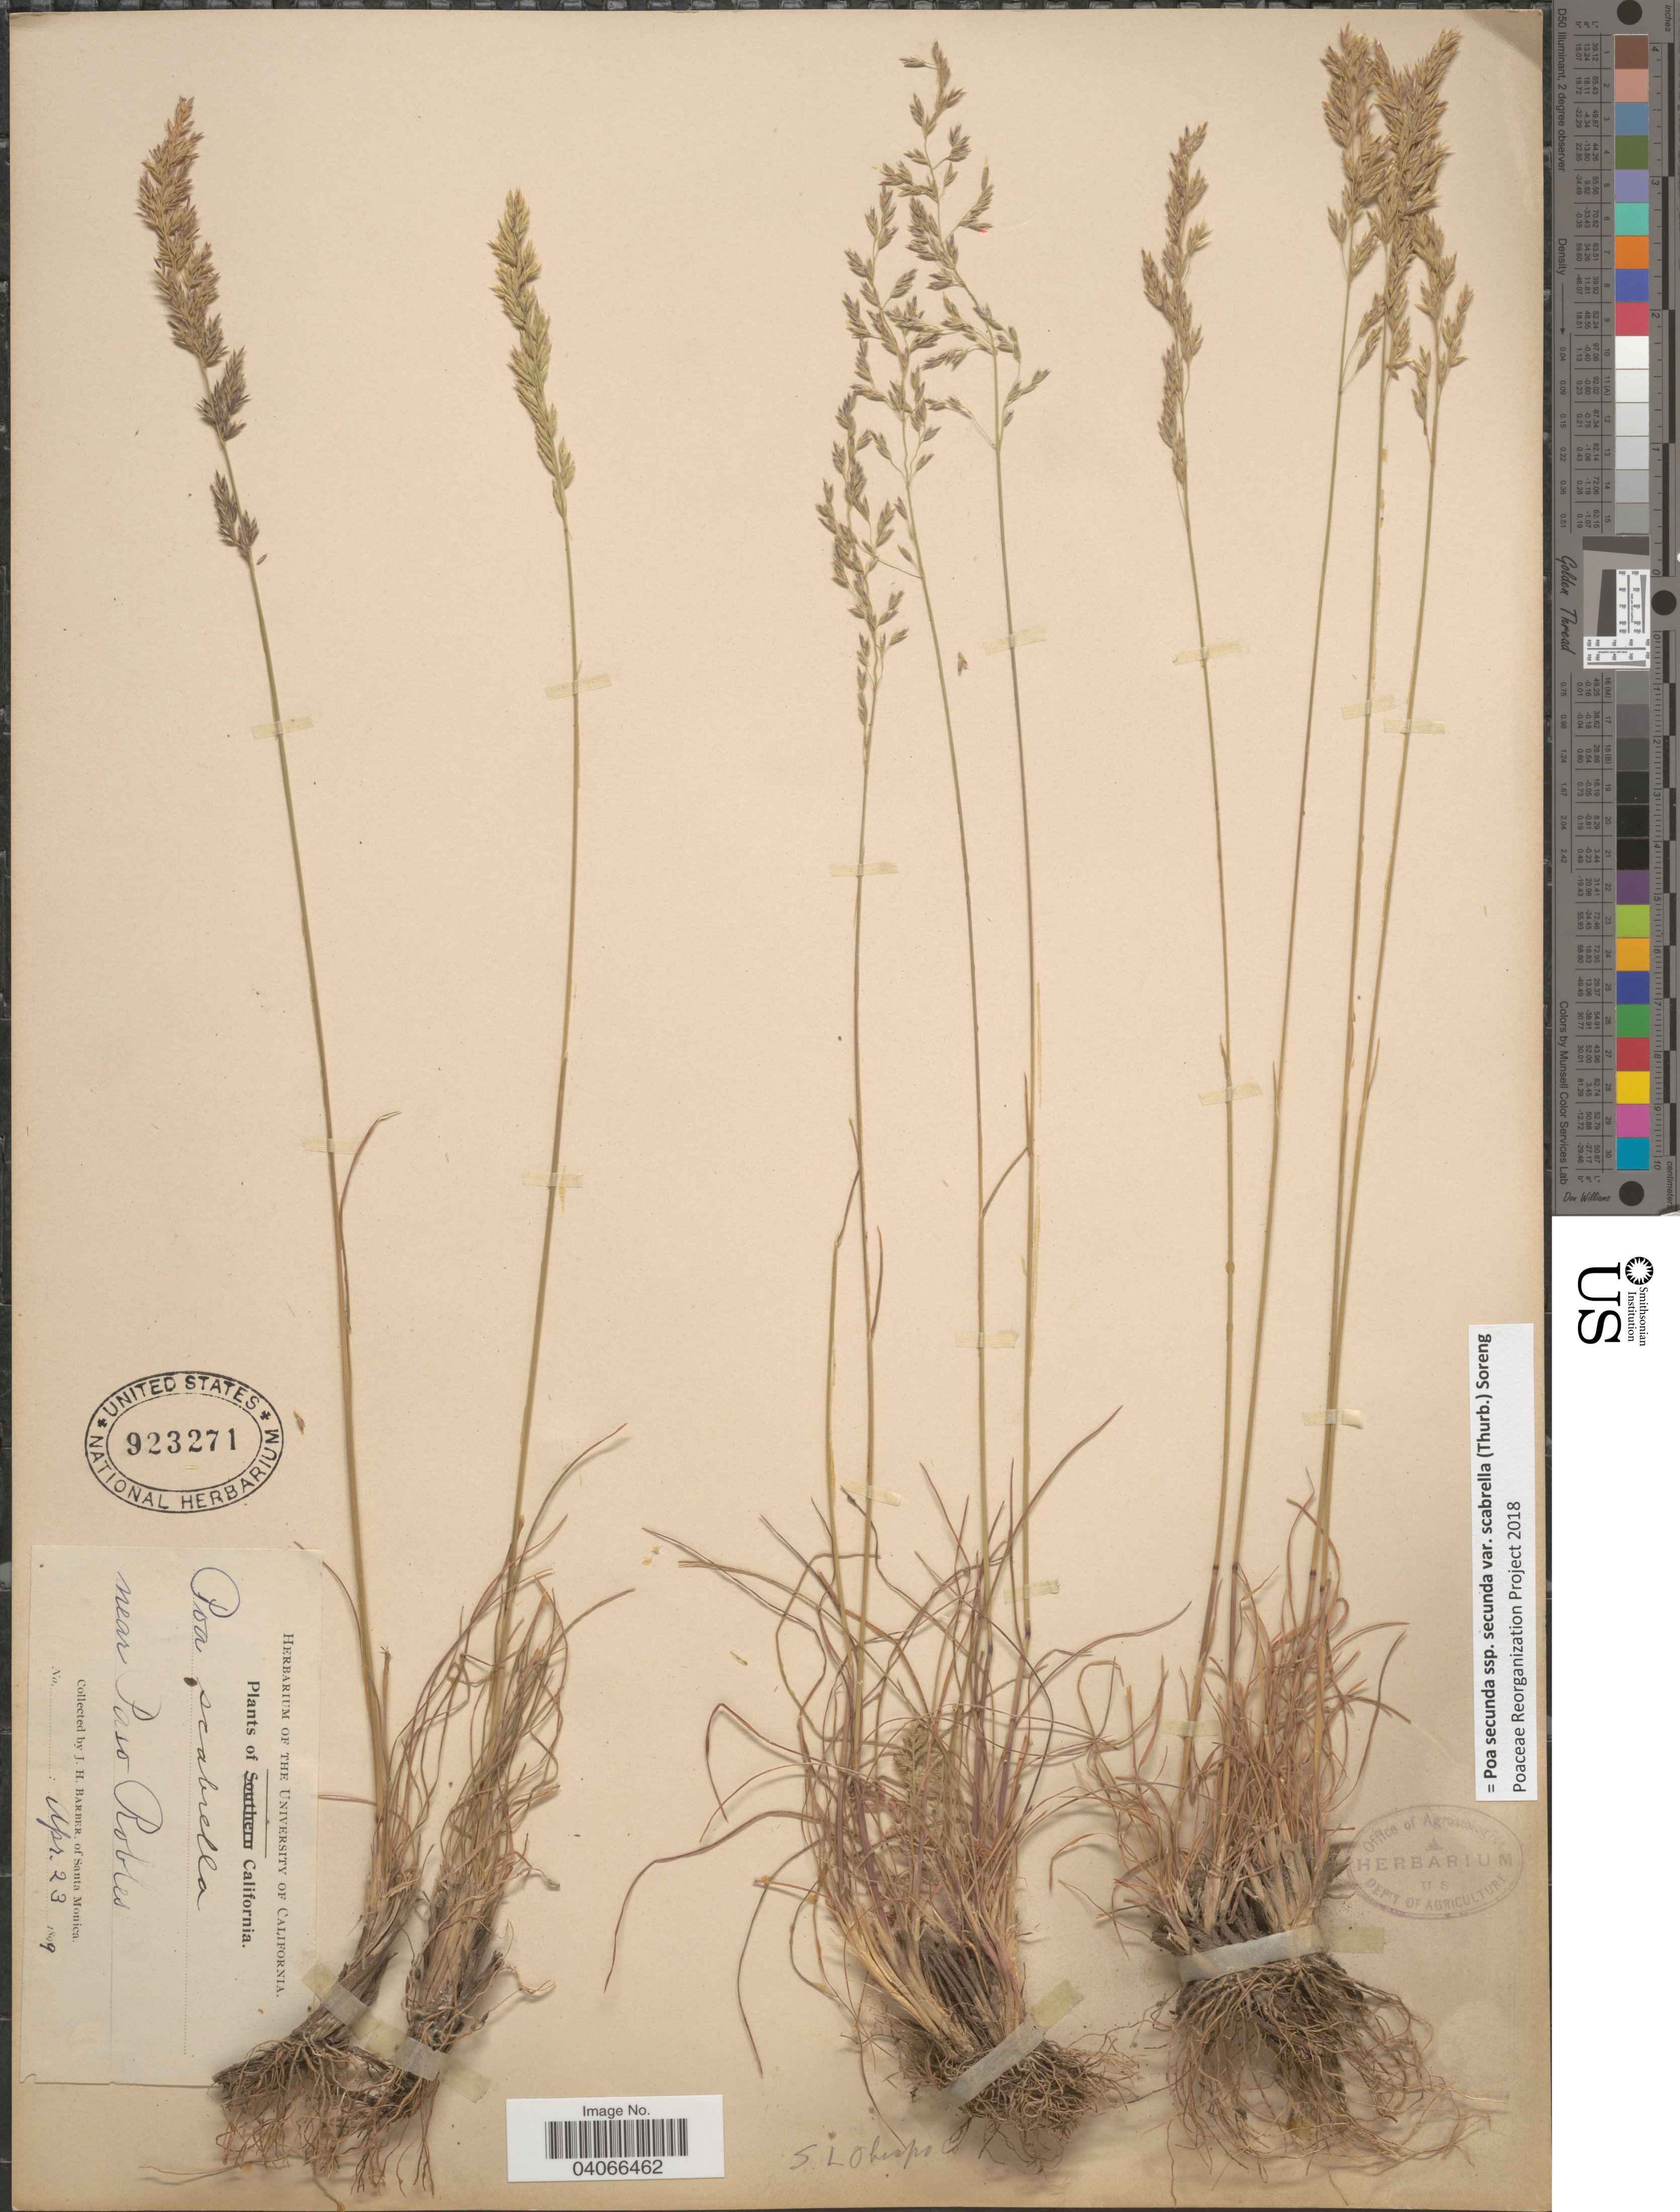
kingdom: Plantae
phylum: Tracheophyta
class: Liliopsida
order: Poales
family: Poaceae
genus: Poa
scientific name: Poa secunda subsp. secunda var. scabrella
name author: (Thurb.) Soreng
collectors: J. Barber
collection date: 1899-04-23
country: United States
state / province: California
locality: Near Paso Robles.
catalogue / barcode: US 923271